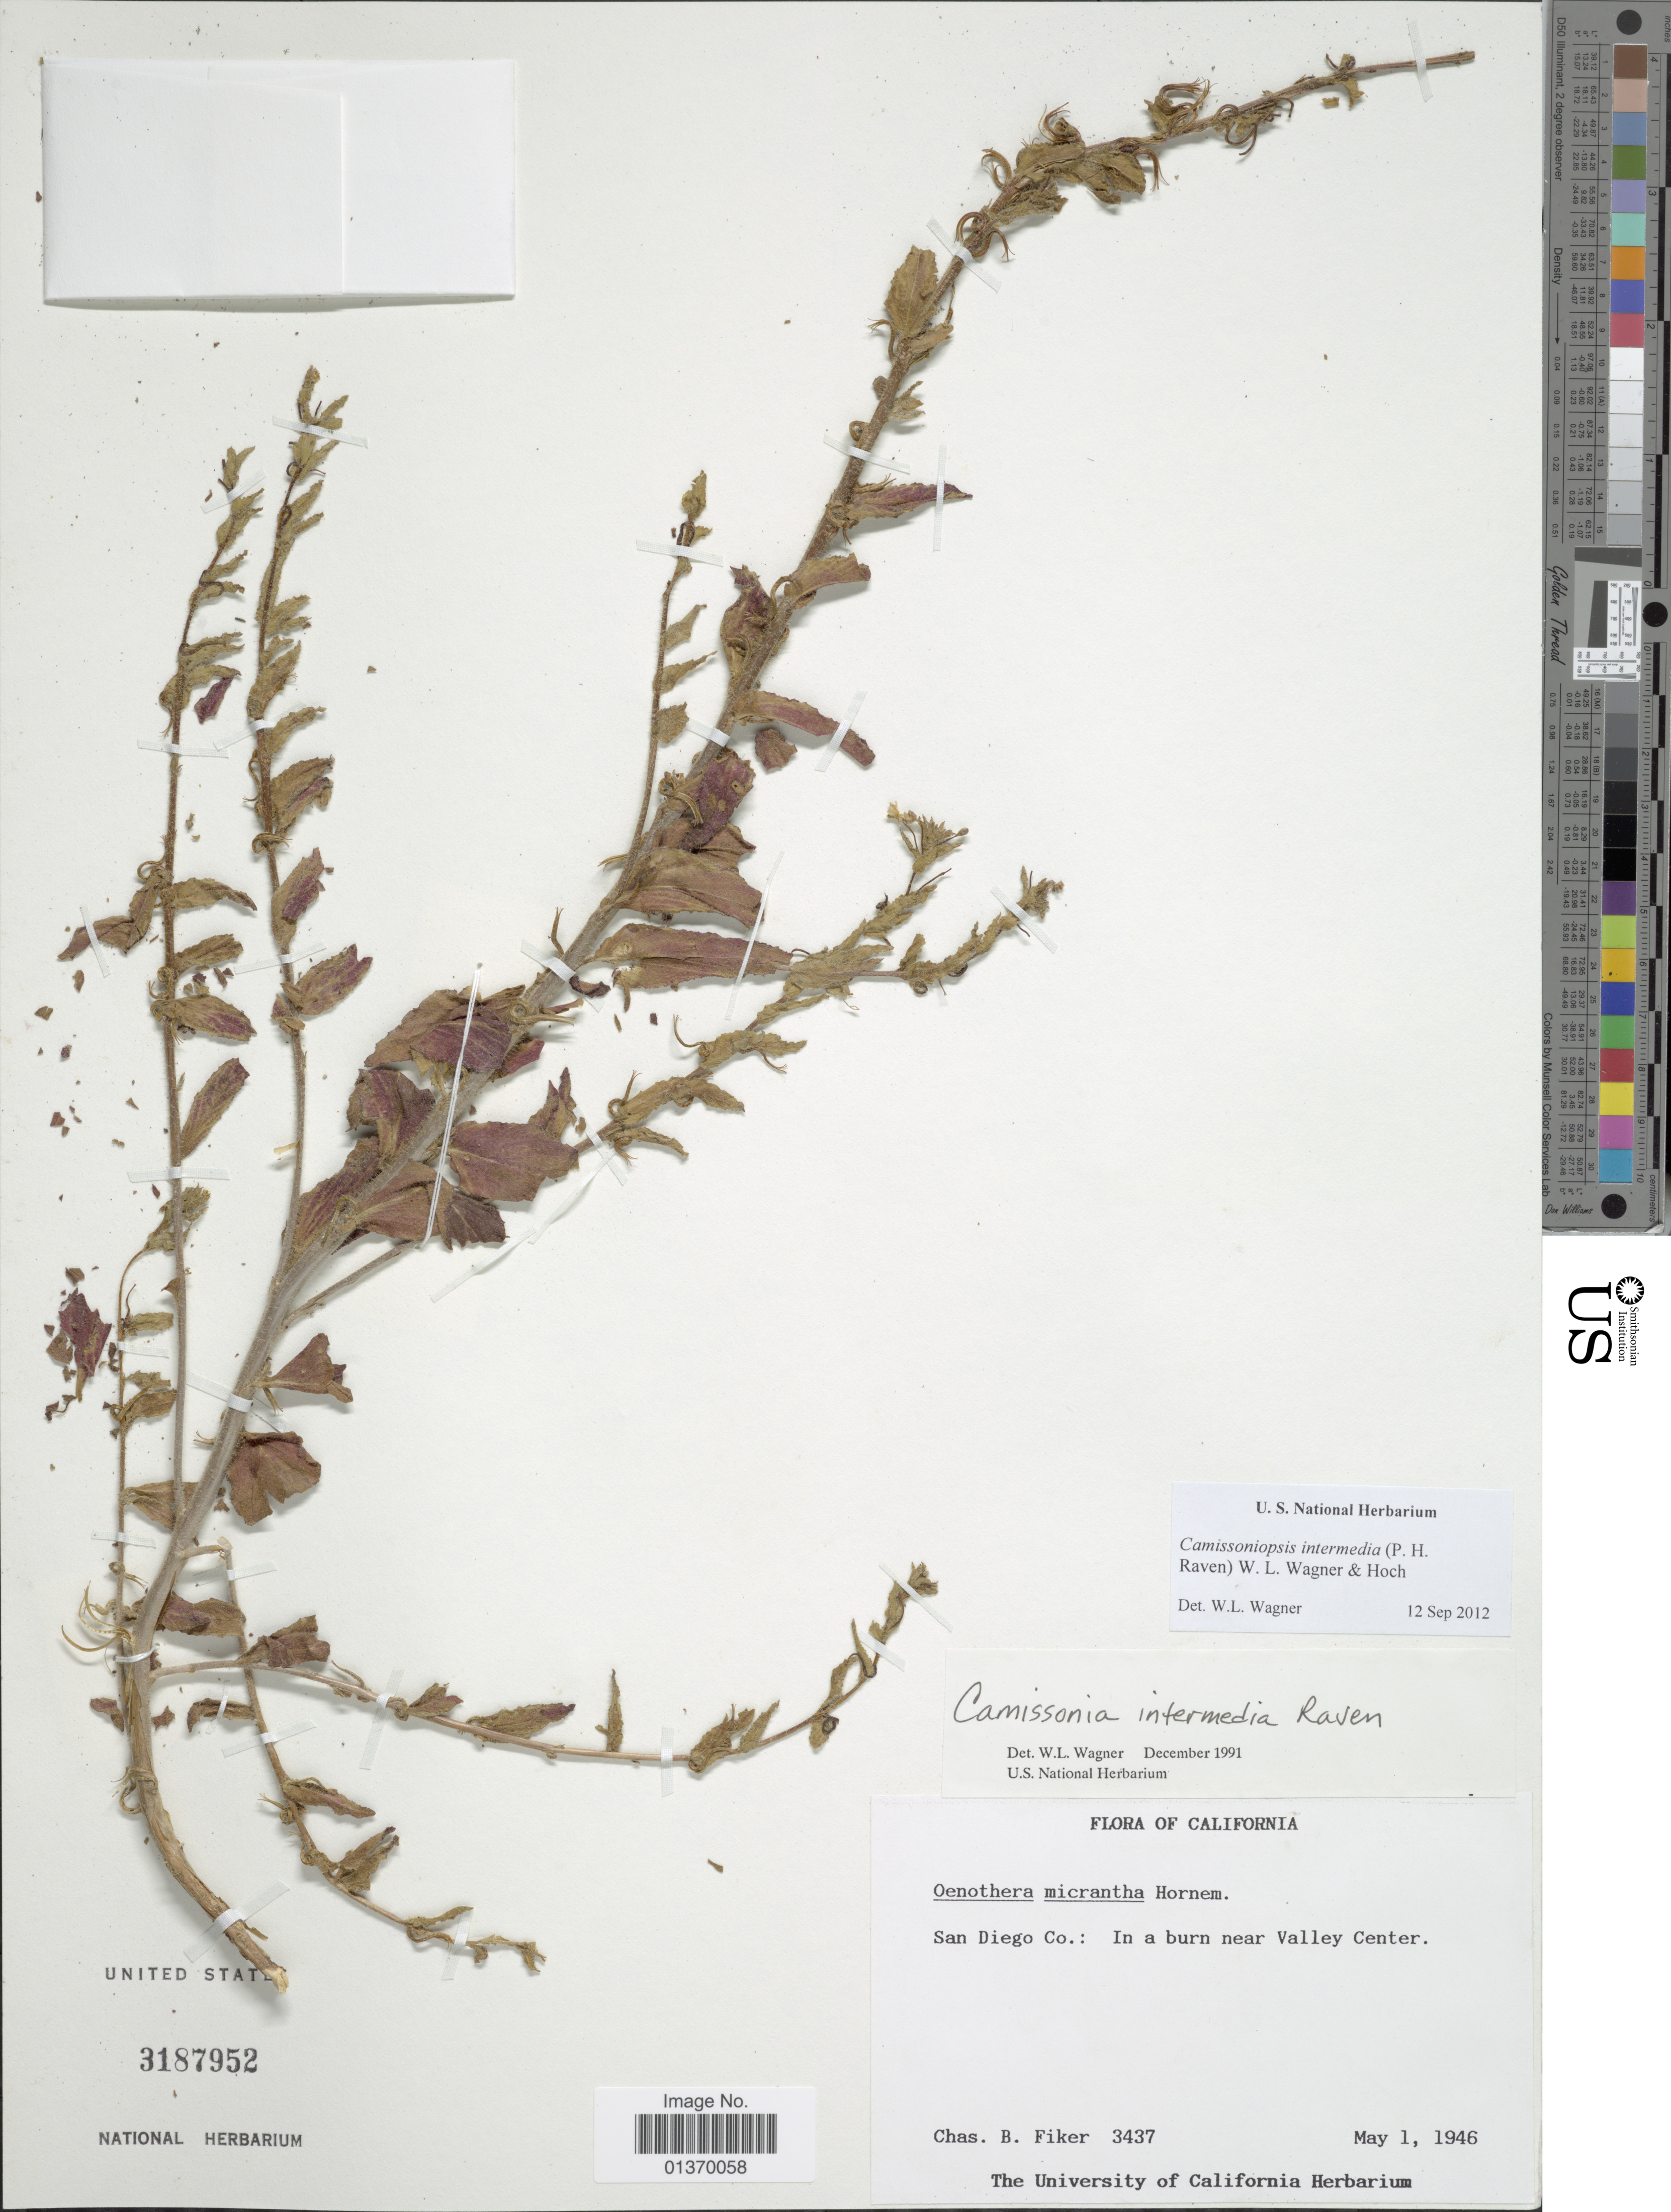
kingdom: Plantae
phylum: Tracheophyta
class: Magnoliopsida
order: Myrtales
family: Onagraceae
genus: Camissoniopsis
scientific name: Camissoniopsis intermedia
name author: (P.H. Raven) W.L. Wagner & Hoch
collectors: C. Fiker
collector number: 3437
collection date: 1946-05-01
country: United States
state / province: California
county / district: San Diego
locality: San Diego Co.: In a burn near Valley Center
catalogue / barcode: US 3187952